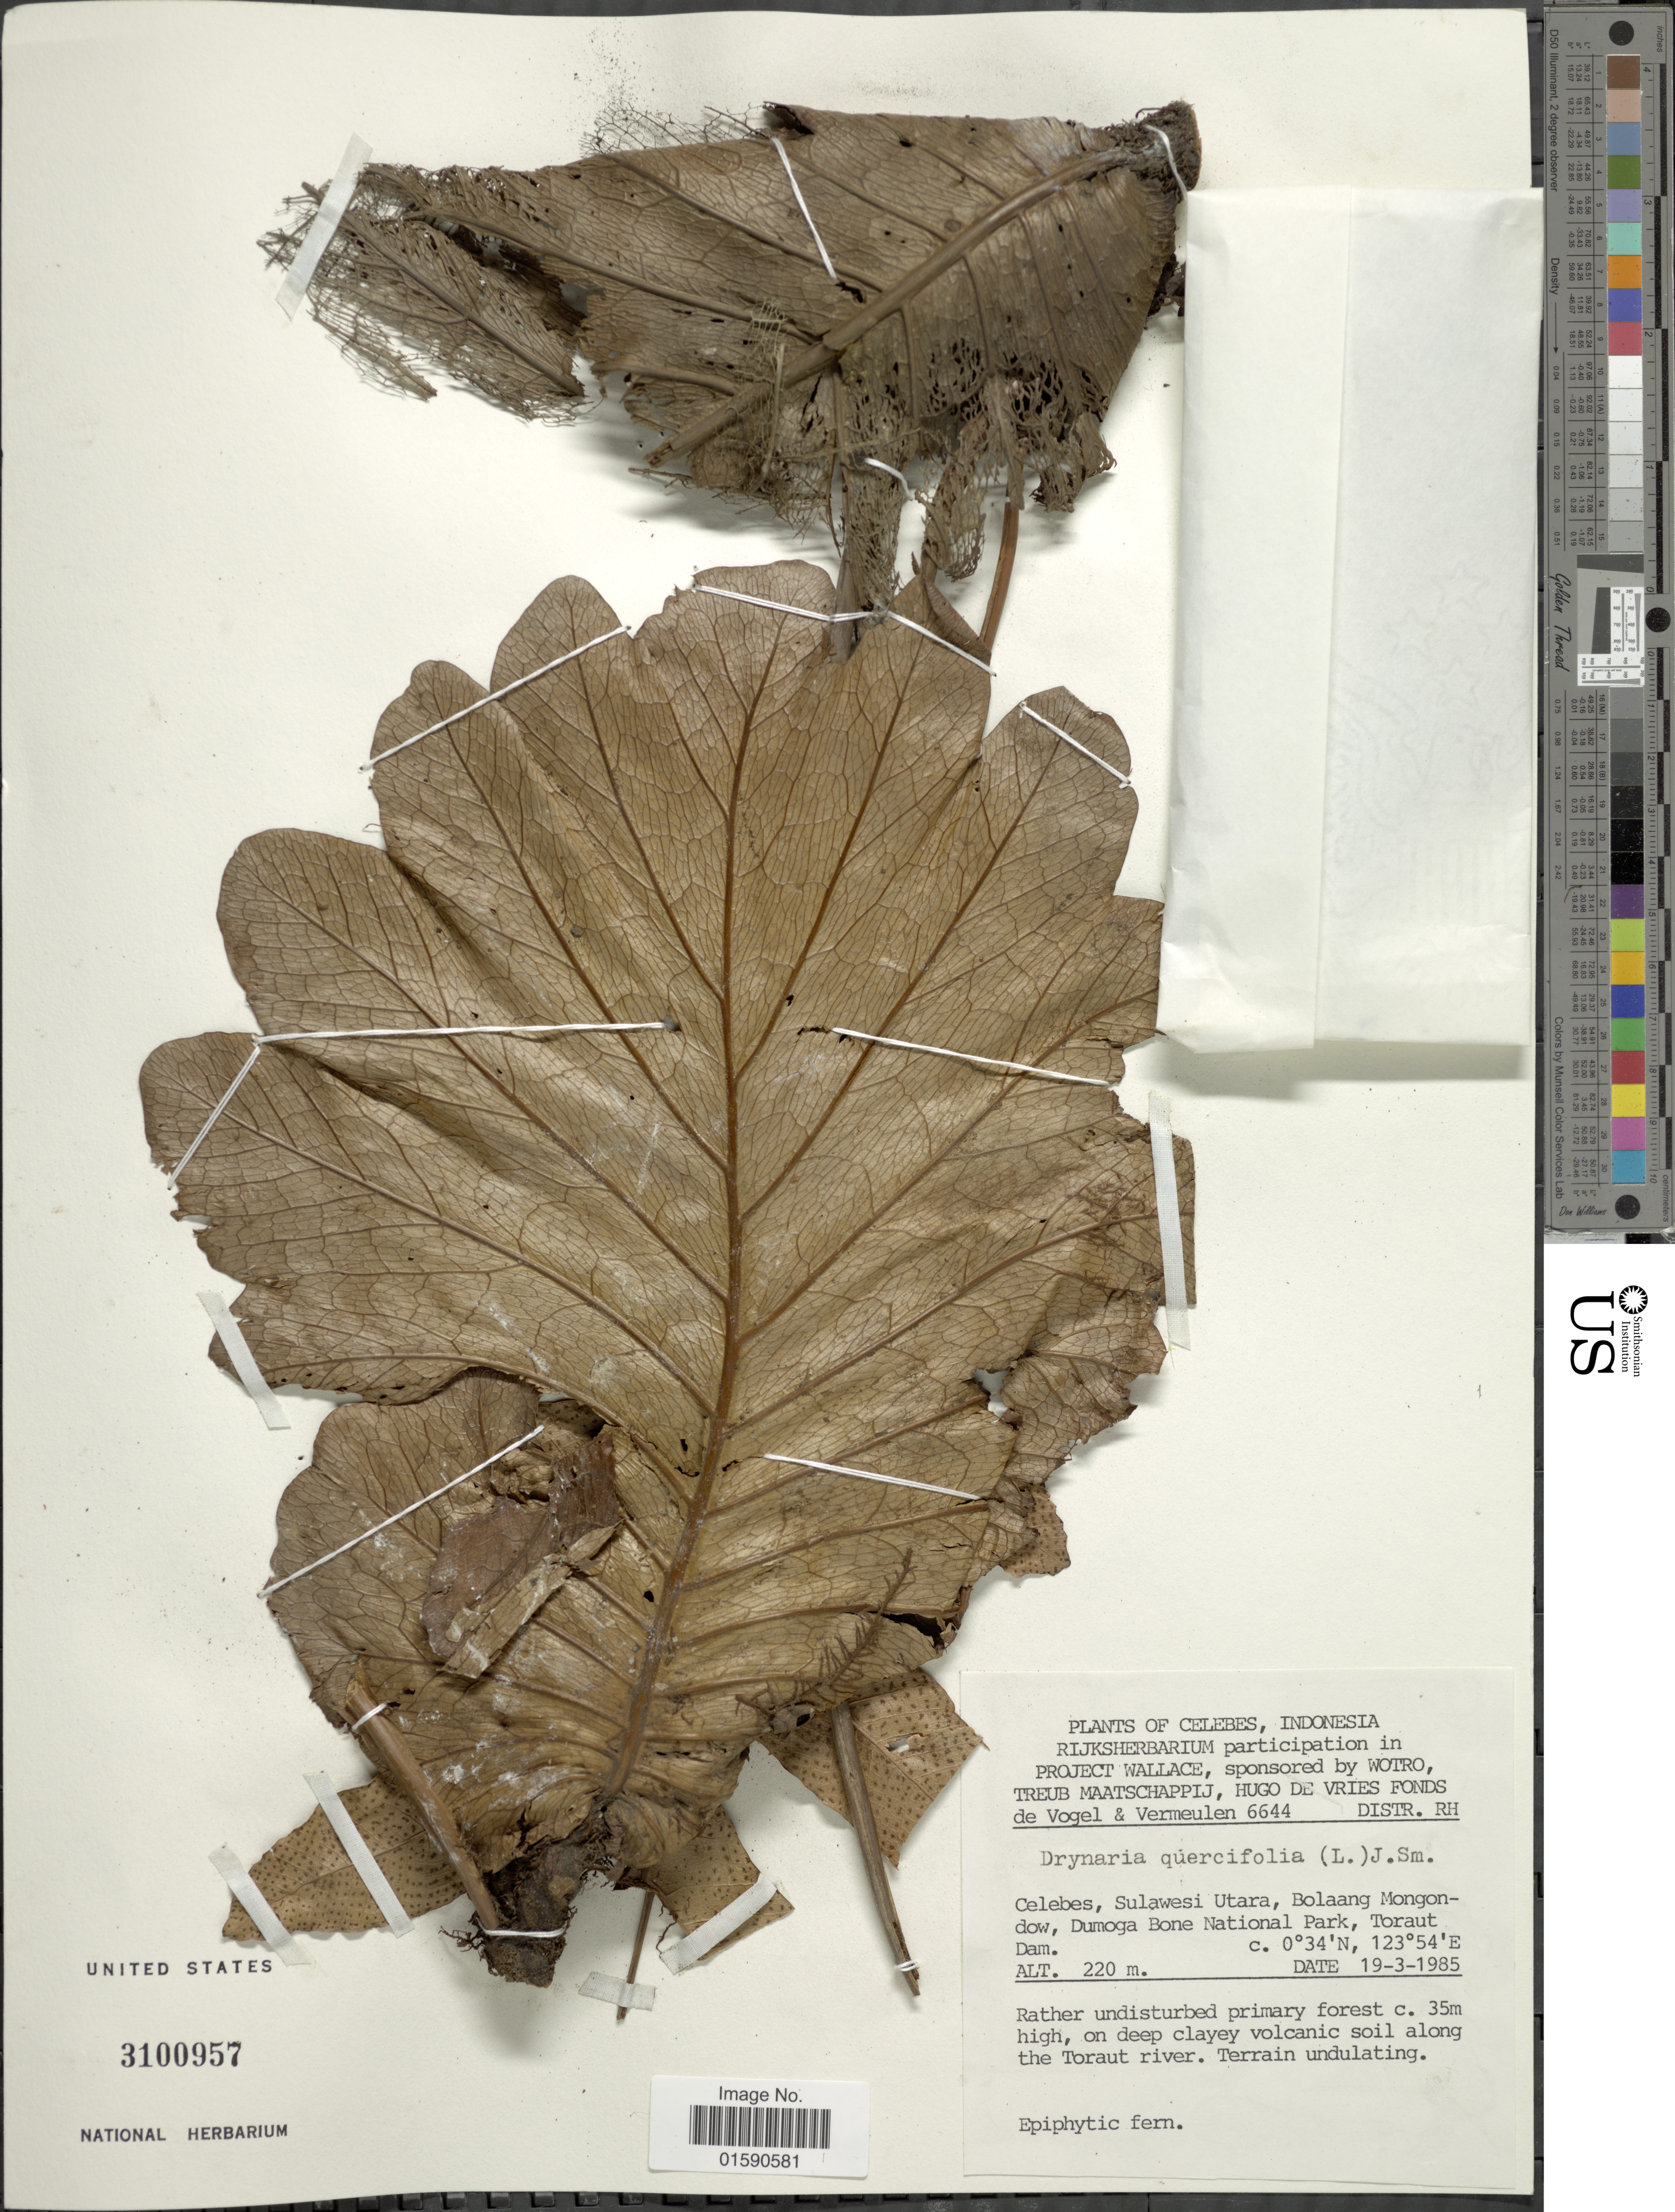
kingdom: Plantae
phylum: Tracheophyta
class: Polypodiopsida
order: Polypodiales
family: Polypodiaceae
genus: Drynaria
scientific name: Drynaria quercifolia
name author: (L.) J. Sm.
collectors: Vogel, -- & Vermeulen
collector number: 6644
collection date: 1985-03-19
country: Indonesia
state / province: Sulawesi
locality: Celebes, Sulawesie Utara, Bolaang Mongondow, Dumoga Bone National Park, Toraut Dam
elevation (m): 220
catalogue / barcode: US 3100957